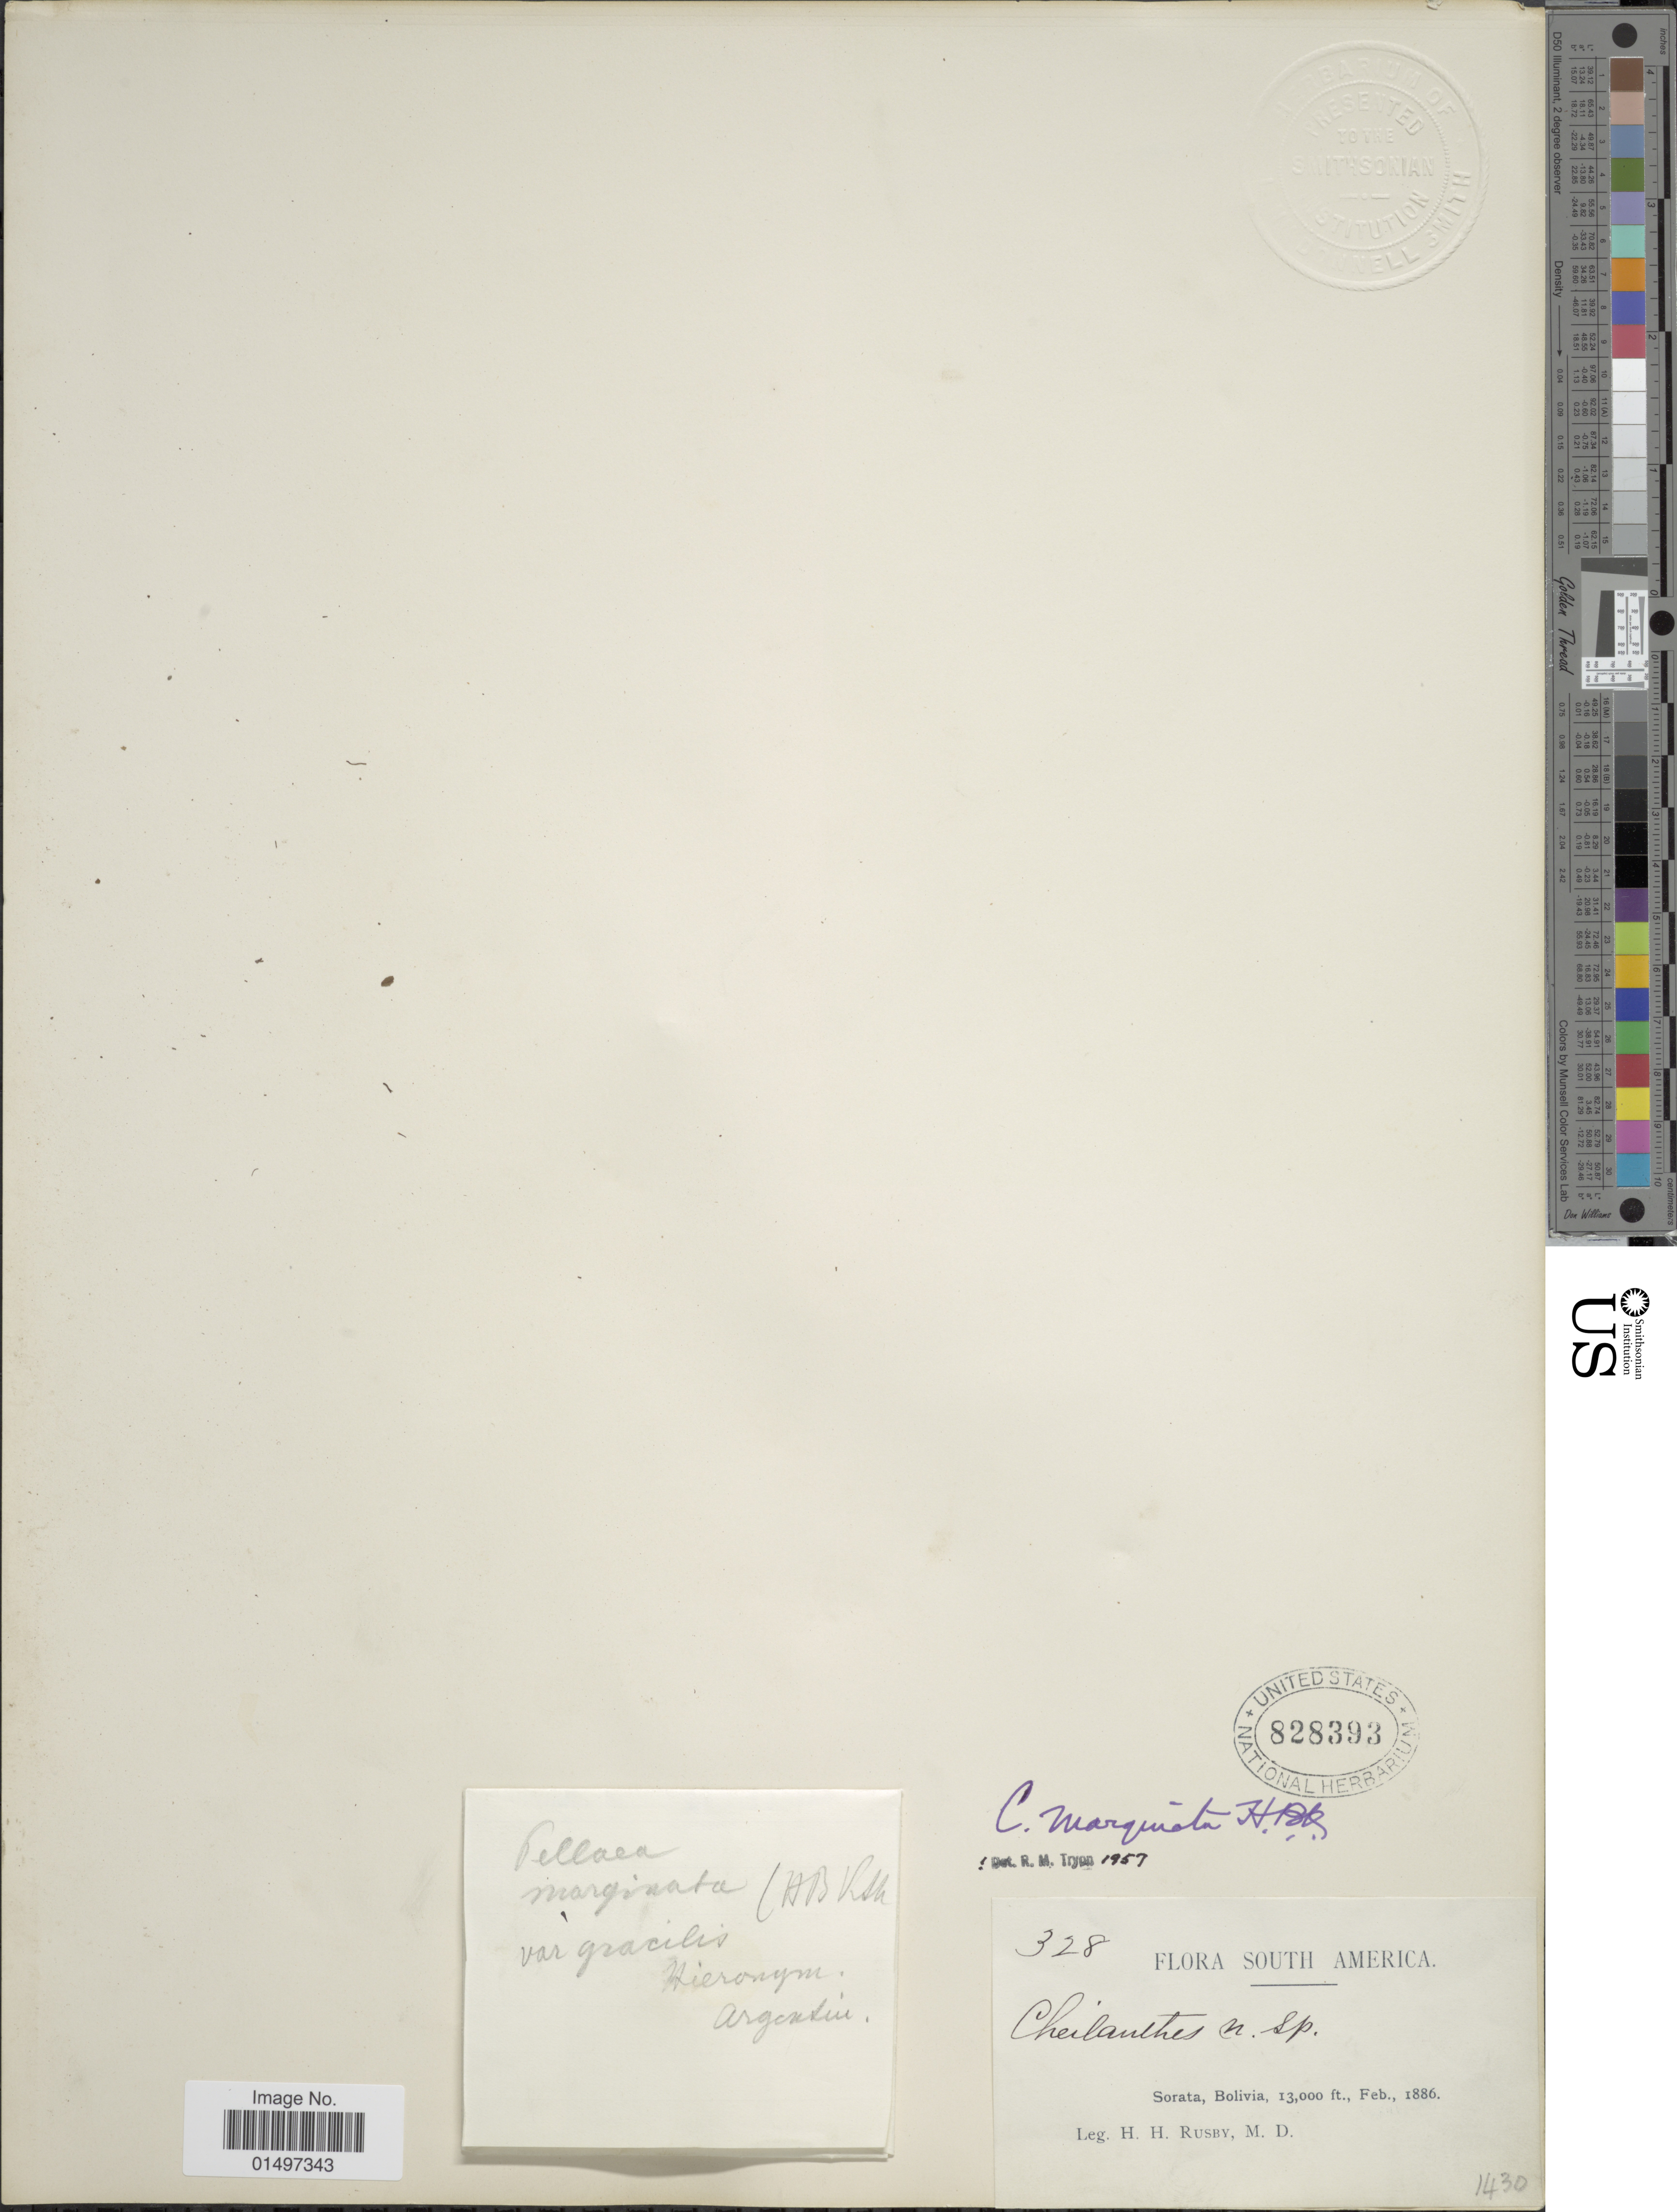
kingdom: Plantae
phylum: Tracheophyta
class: Polypodiopsida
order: Polypodiales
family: Pteridaceae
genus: Gaga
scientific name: Gaga marginata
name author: (Kunth) Fay W. Li & Windham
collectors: H. H. Rusby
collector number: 328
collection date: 1886-02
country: Bolivia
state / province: La Páz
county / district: Larecaja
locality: Sorata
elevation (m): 3962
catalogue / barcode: US 828393